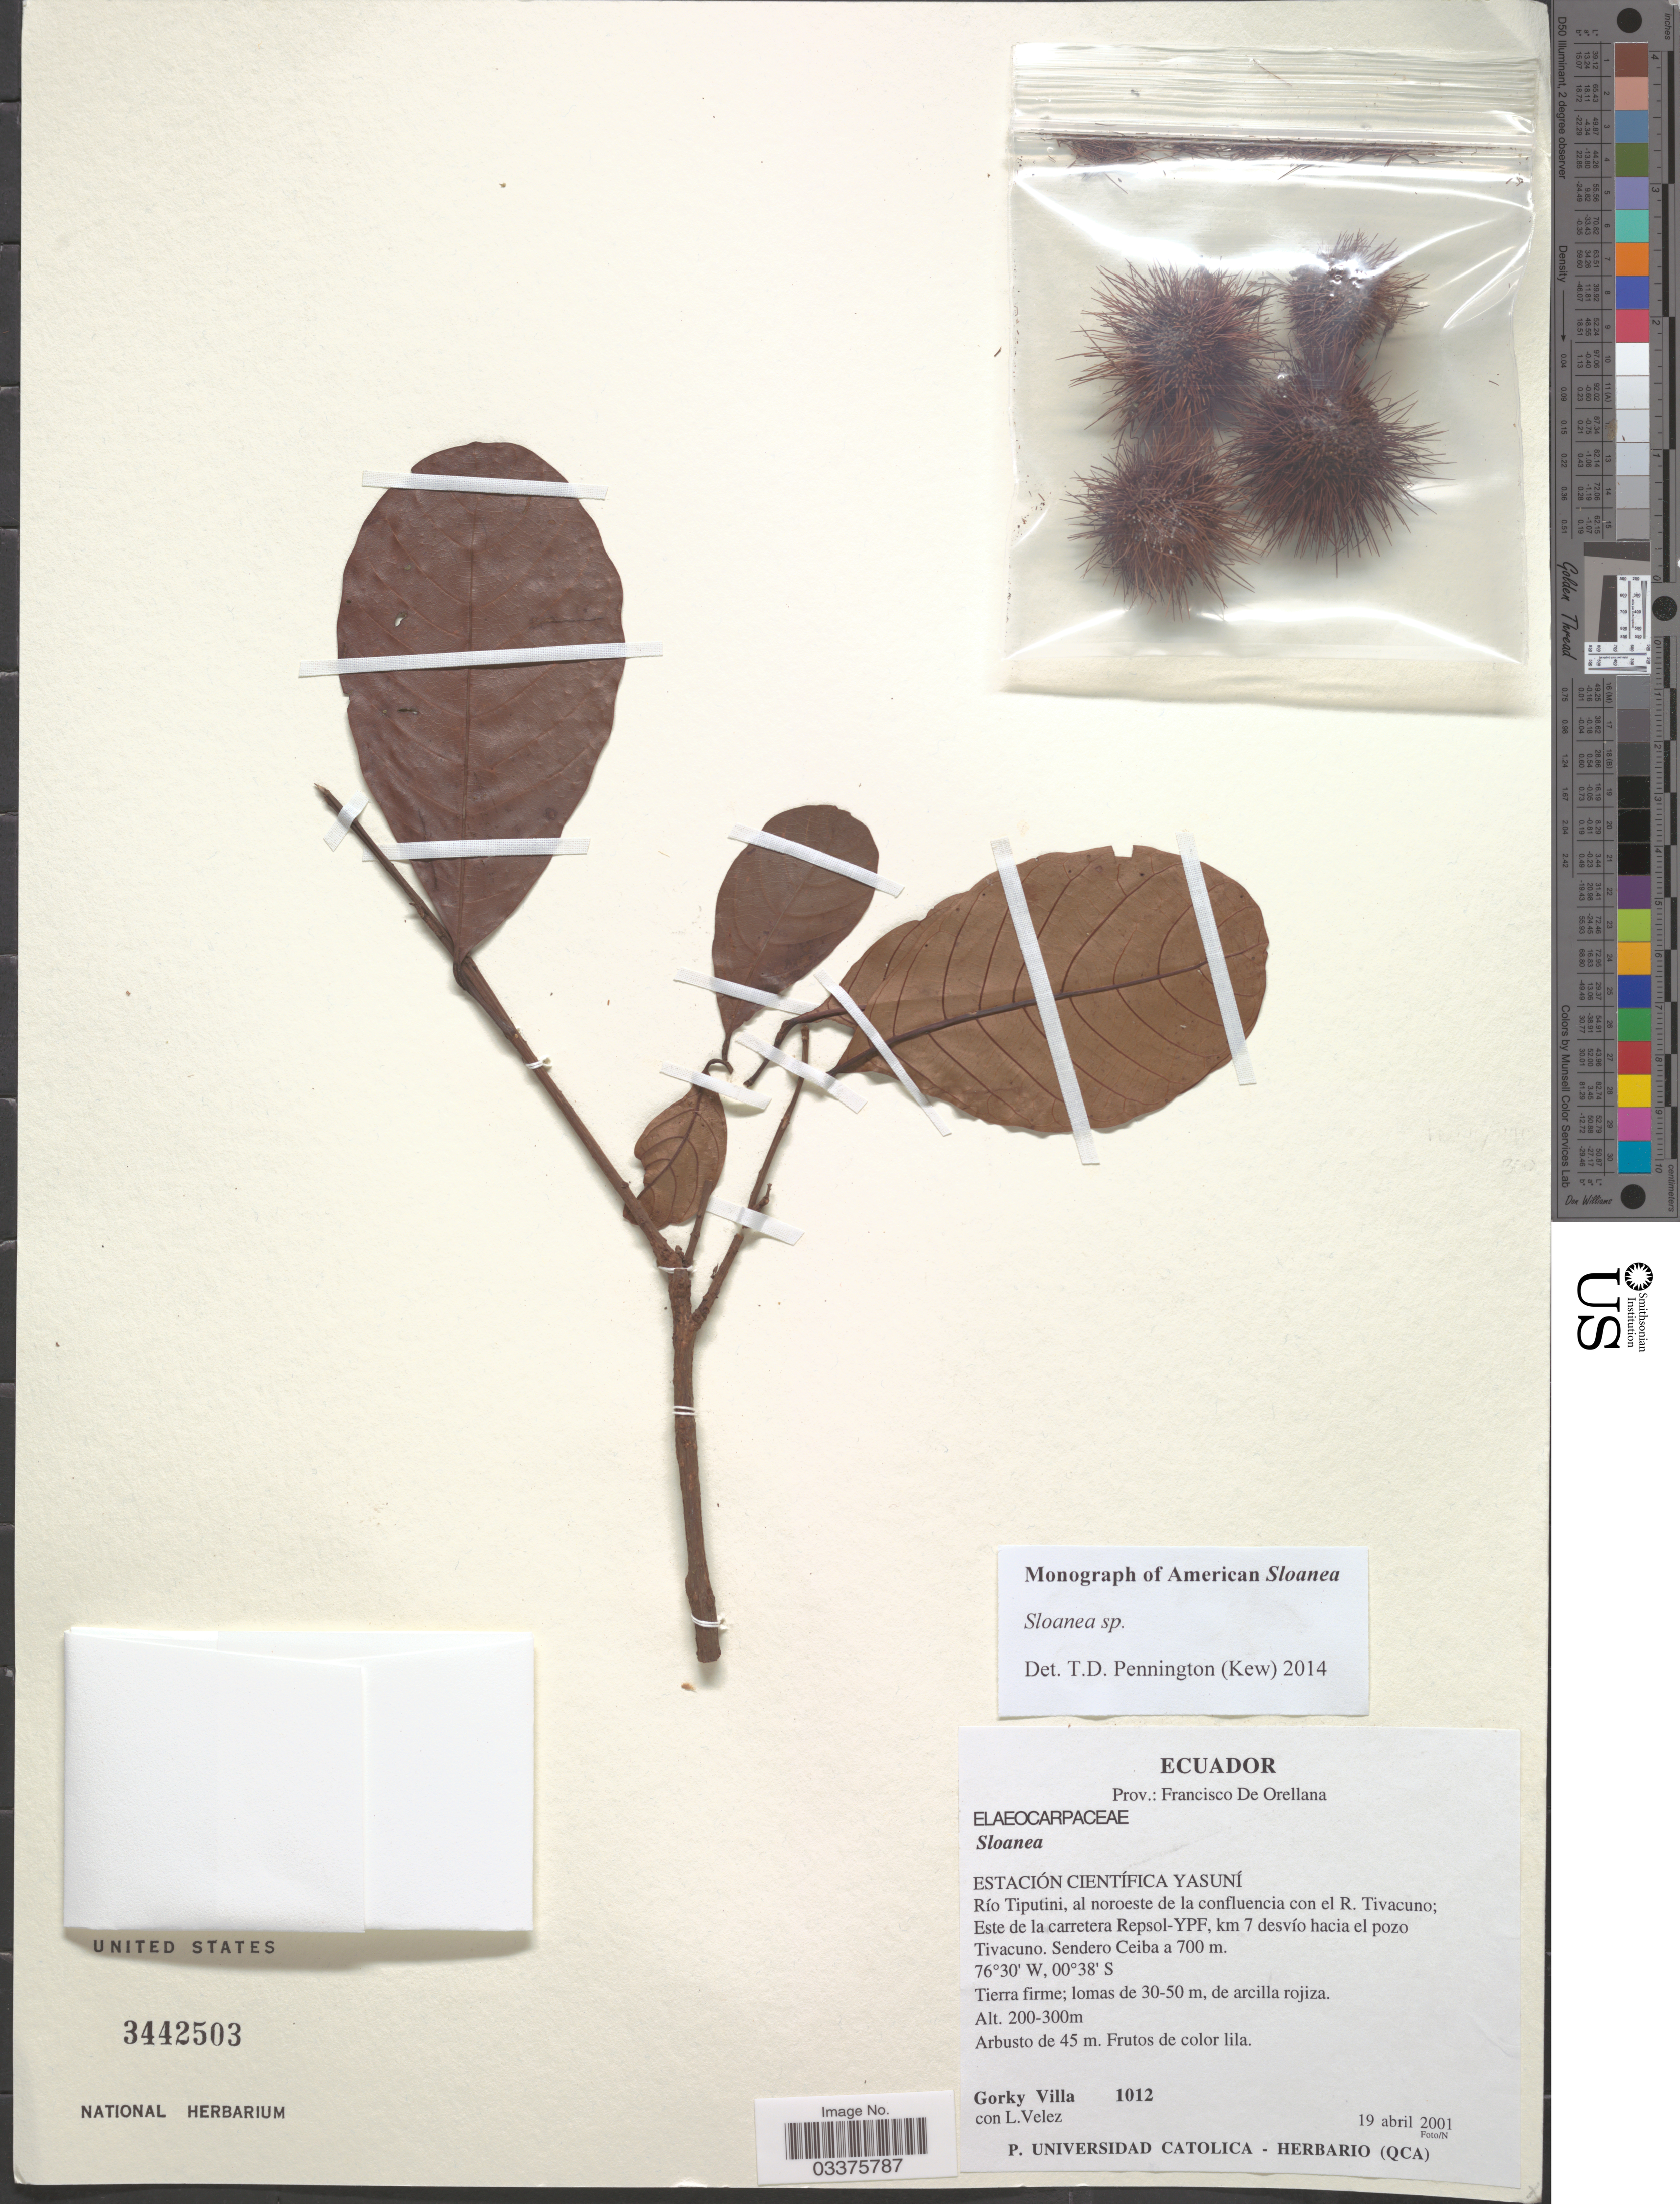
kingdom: Plantae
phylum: Tracheophyta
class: Magnoliopsida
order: Oxalidales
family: Elaeocarpaceae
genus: Sloanea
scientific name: Sloanea sp.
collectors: G. Villa & L. Velez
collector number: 1012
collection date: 2001-04-19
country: Ecuador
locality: Prov.: Francisco De Orellana. Estación Científica Yasuní. Río Tiputini, al noroeste de la confluencia con el R. Tivacuno; Este de la carretera Repsol-YPF, km 7 desvío hacia el pozo Tivacuno. Sendera Ceiba a 700 m.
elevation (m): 200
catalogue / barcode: US 3442503